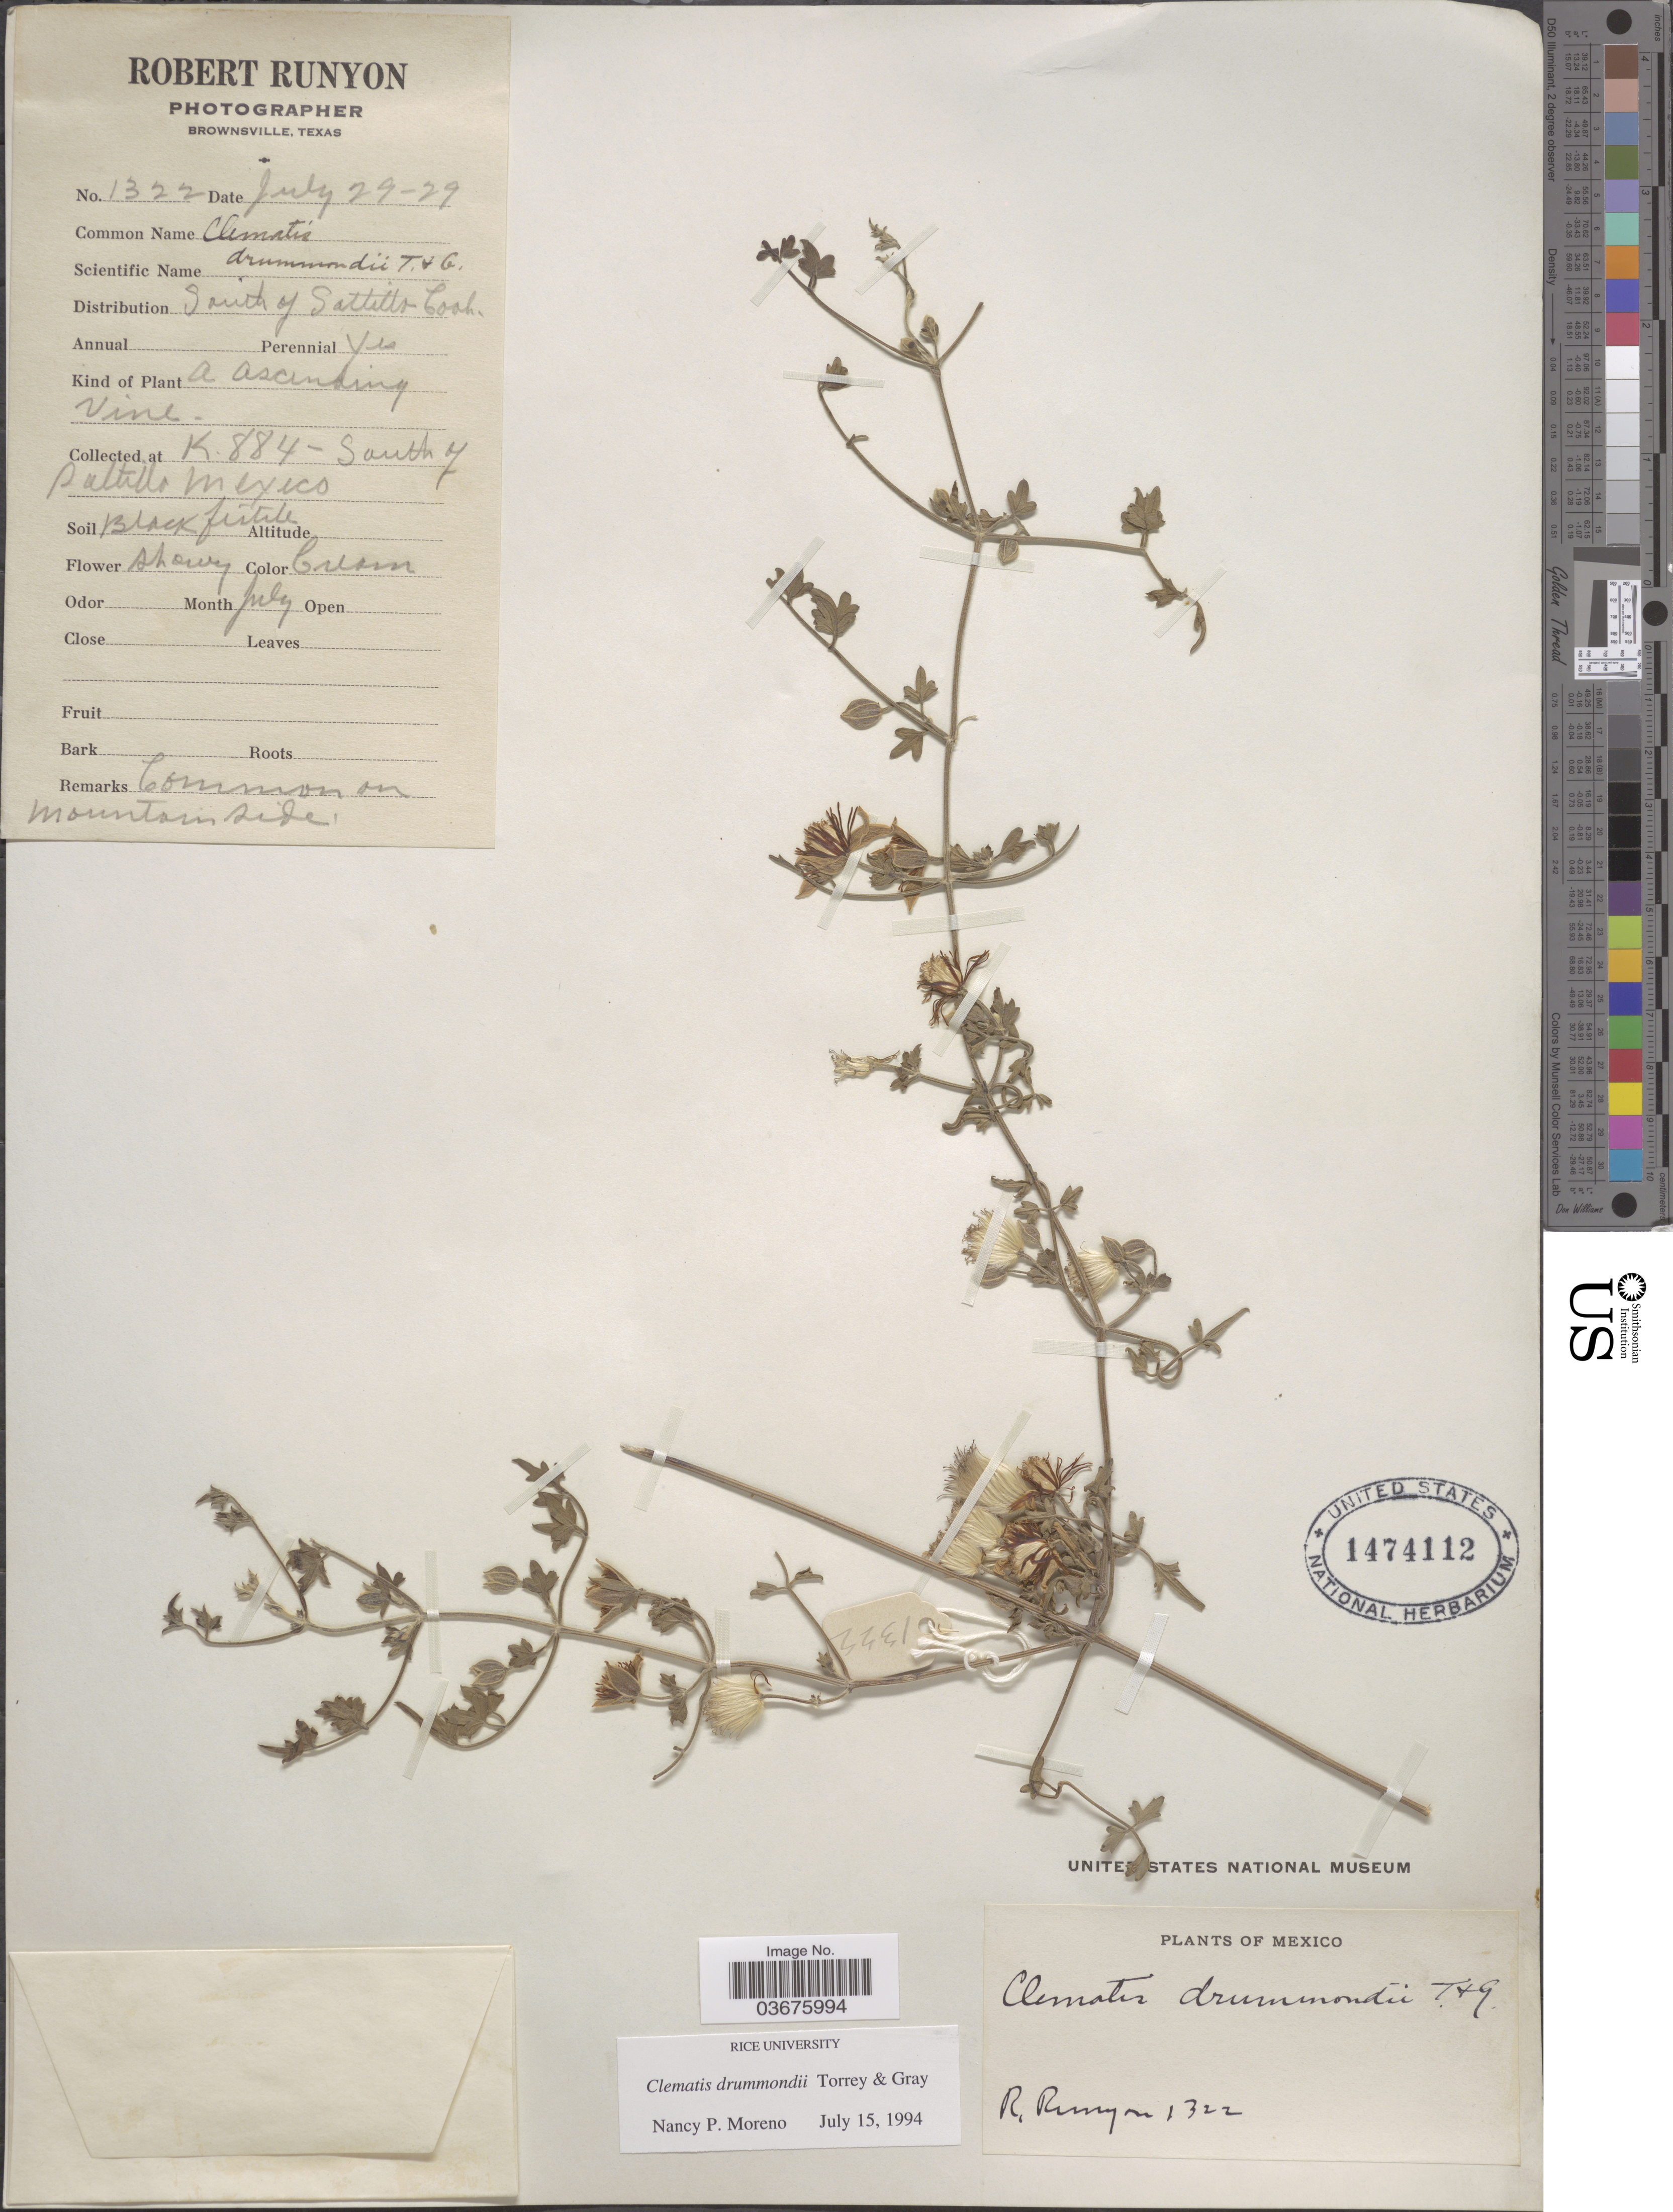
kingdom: Plantae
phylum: Tracheophyta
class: Magnoliopsida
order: Ranunculales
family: Ranunculaceae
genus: Clematis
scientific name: Clematis drummondii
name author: Torr. & A. Gray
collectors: R. Runyon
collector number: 1322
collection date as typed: Transcribed d/m/y: 29/7/29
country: Mexico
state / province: Coahuila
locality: K. 884-South of Saltillo.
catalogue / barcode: US 1474112